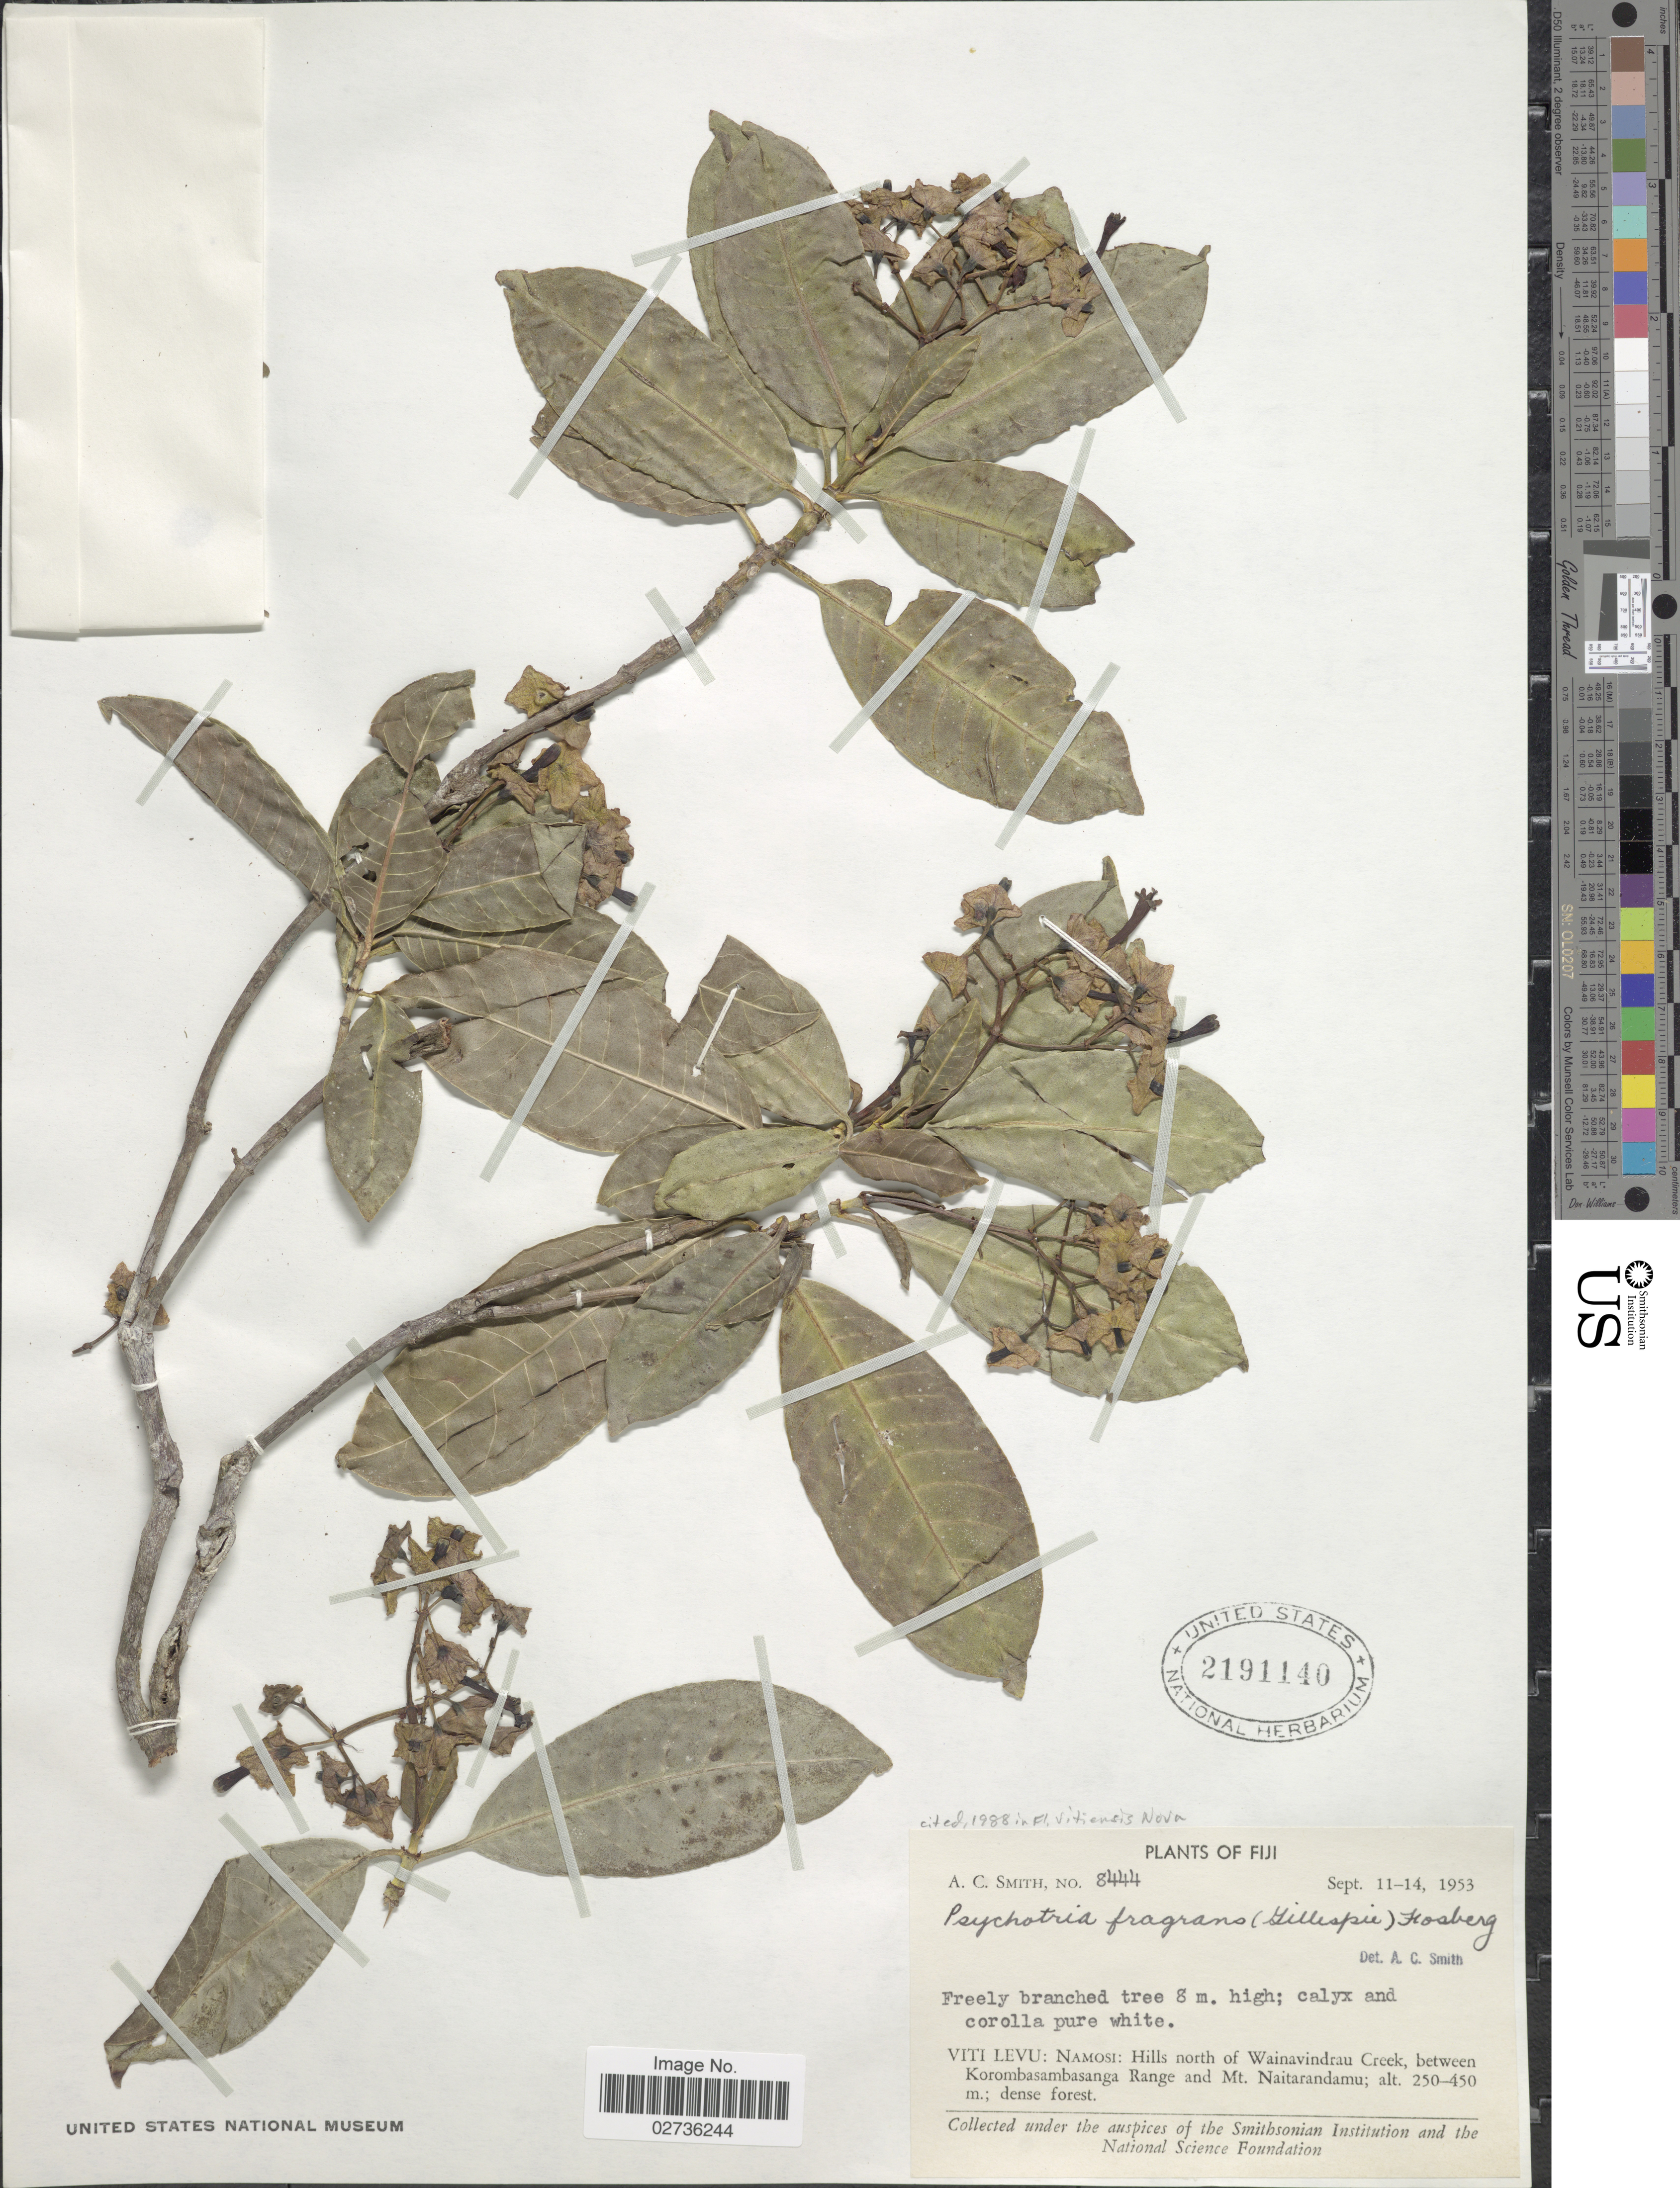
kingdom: Plantae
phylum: Tracheophyta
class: Magnoliopsida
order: Gentianales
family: Rubiaceae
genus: Psychotria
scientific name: Psychotria fragrans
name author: (Gillespie) Fosberg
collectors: A. C. Smith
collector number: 8444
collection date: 1953-09-11/1953-09-14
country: Fiji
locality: Viti Levu: Namosi: Hills north of Wainavindrau Creek, between Korombasambasanga Range and Mt. Naitarandamu.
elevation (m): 250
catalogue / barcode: US 2191140